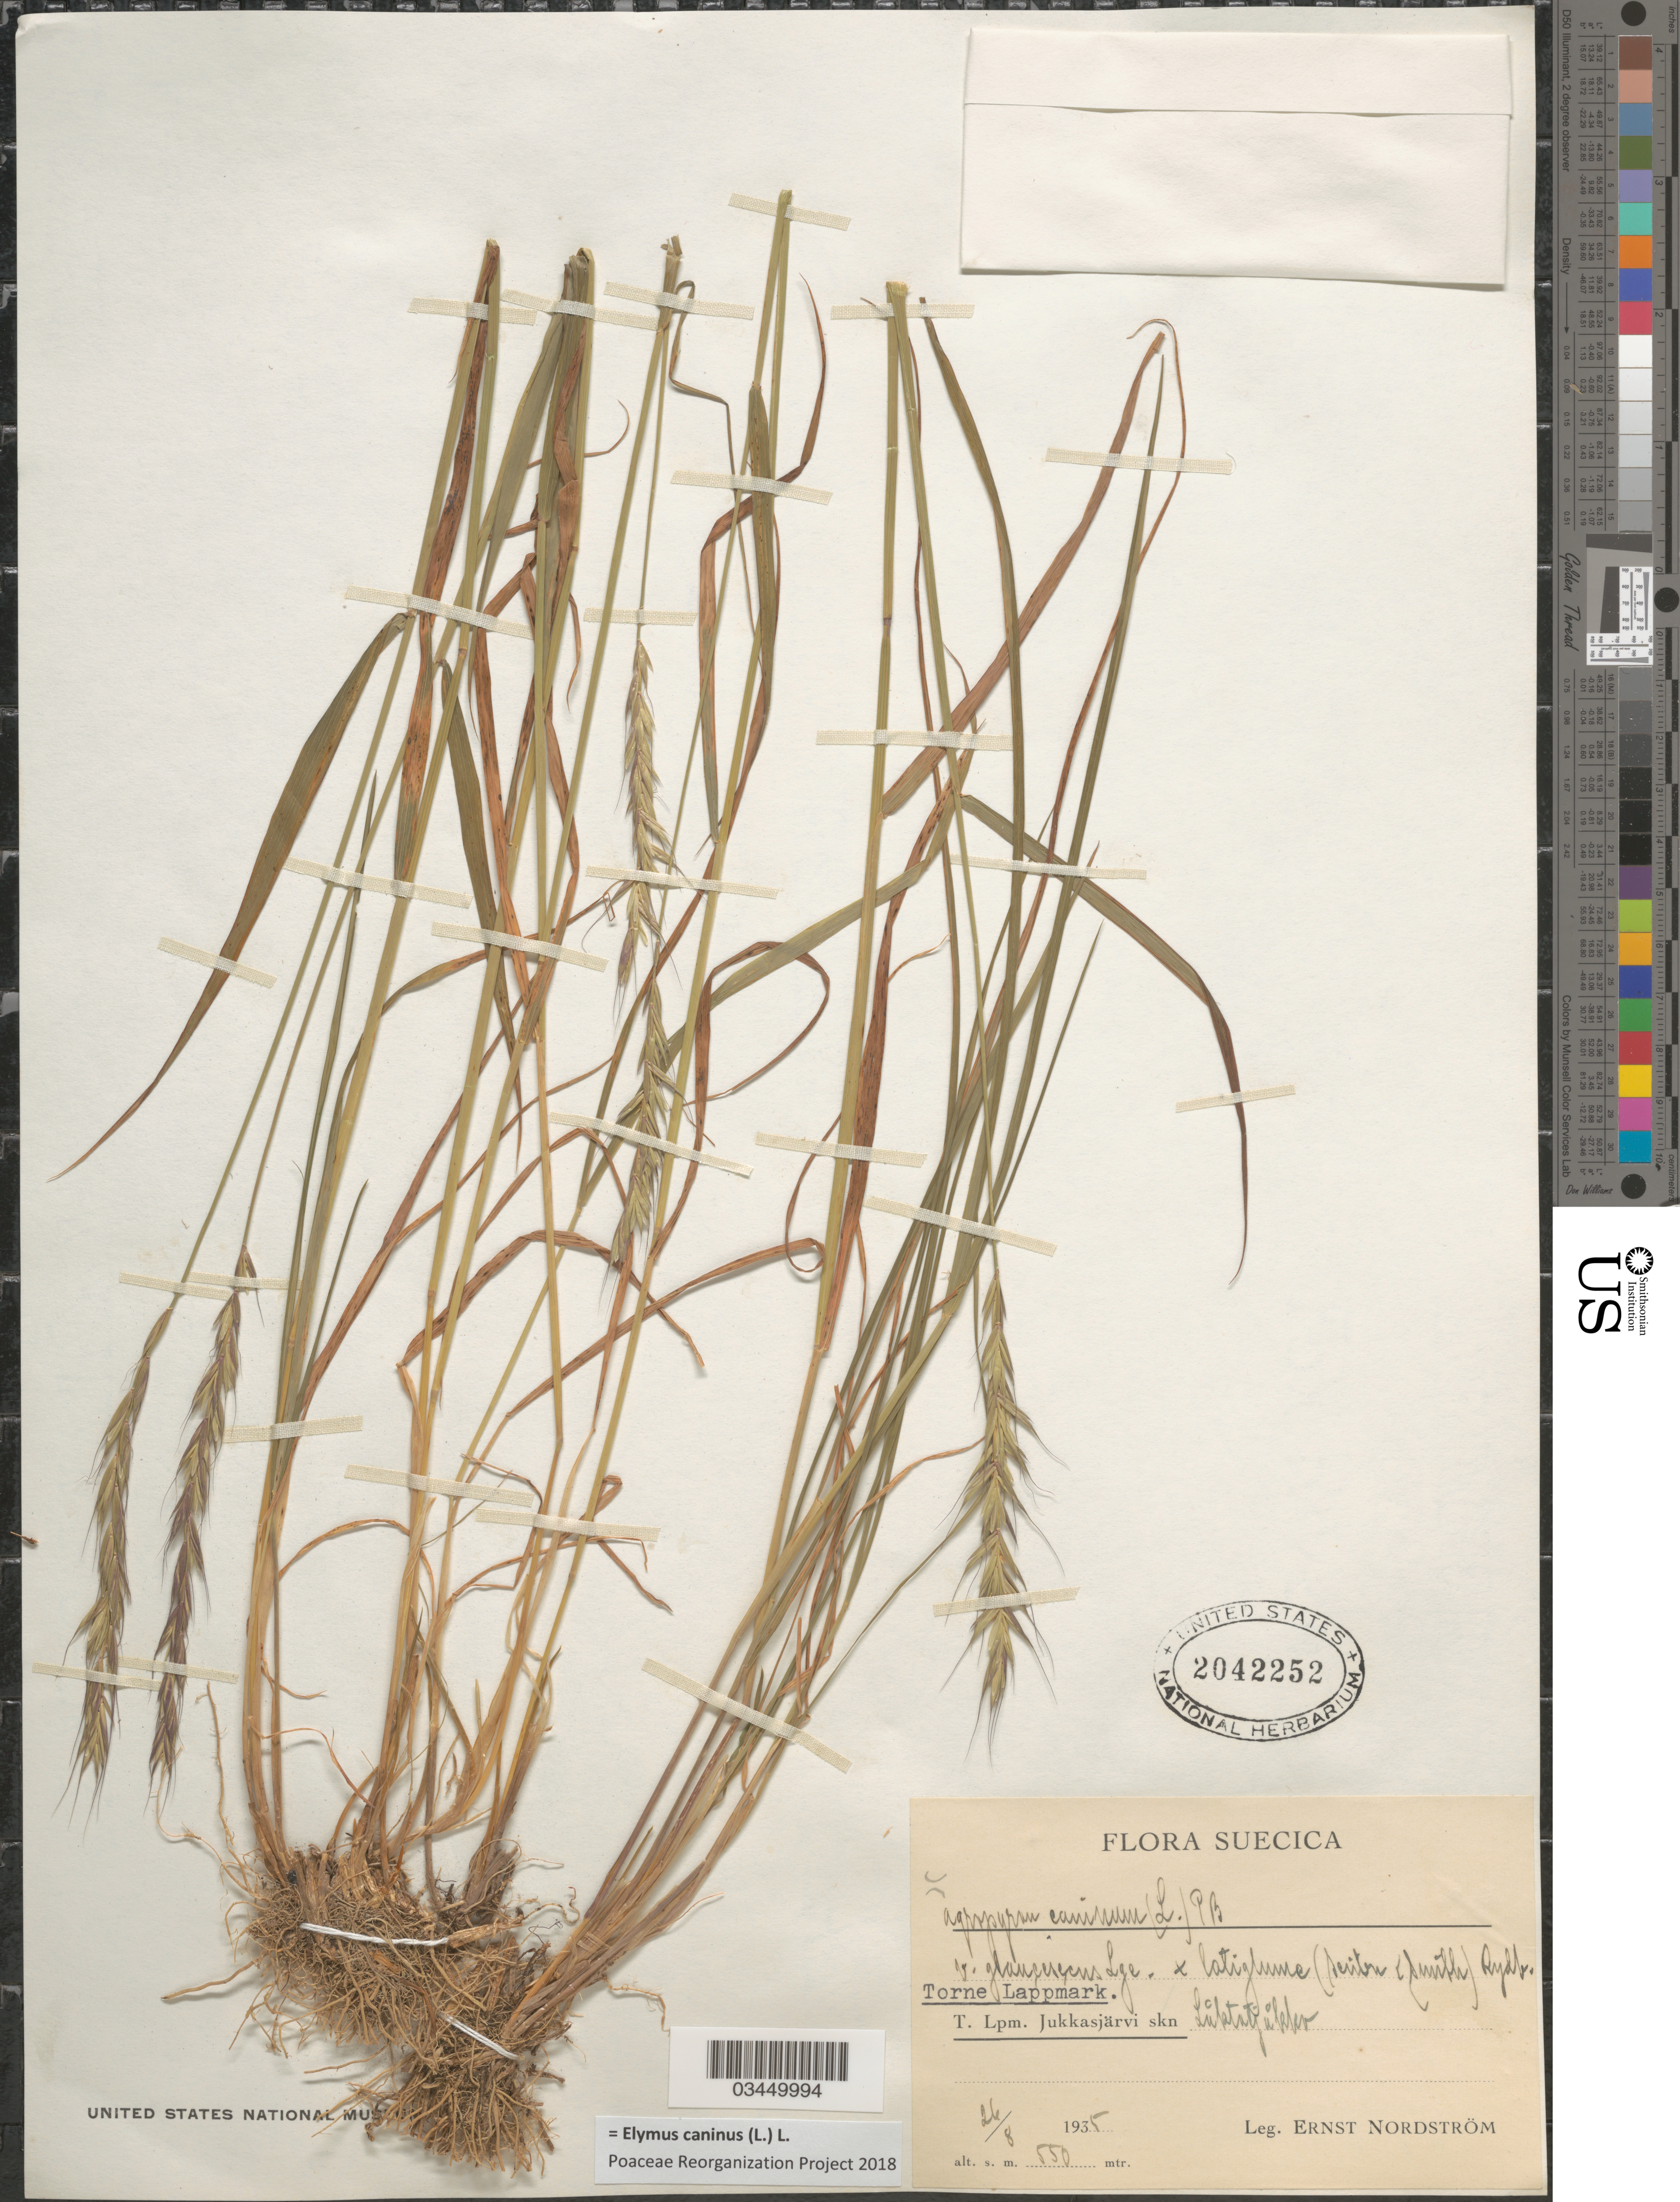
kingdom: Plantae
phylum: Tracheophyta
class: Liliopsida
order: Poales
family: Poaceae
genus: Elymus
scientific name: Elymus caninus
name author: (L.) L.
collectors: E. Nordström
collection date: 1935-08-26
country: Sweden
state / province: Norrbotten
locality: Suecica. Torne Lappmark. T. Lpm. Jukkasjärvi skn Låktatjåkko.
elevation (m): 550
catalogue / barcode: US 2042252